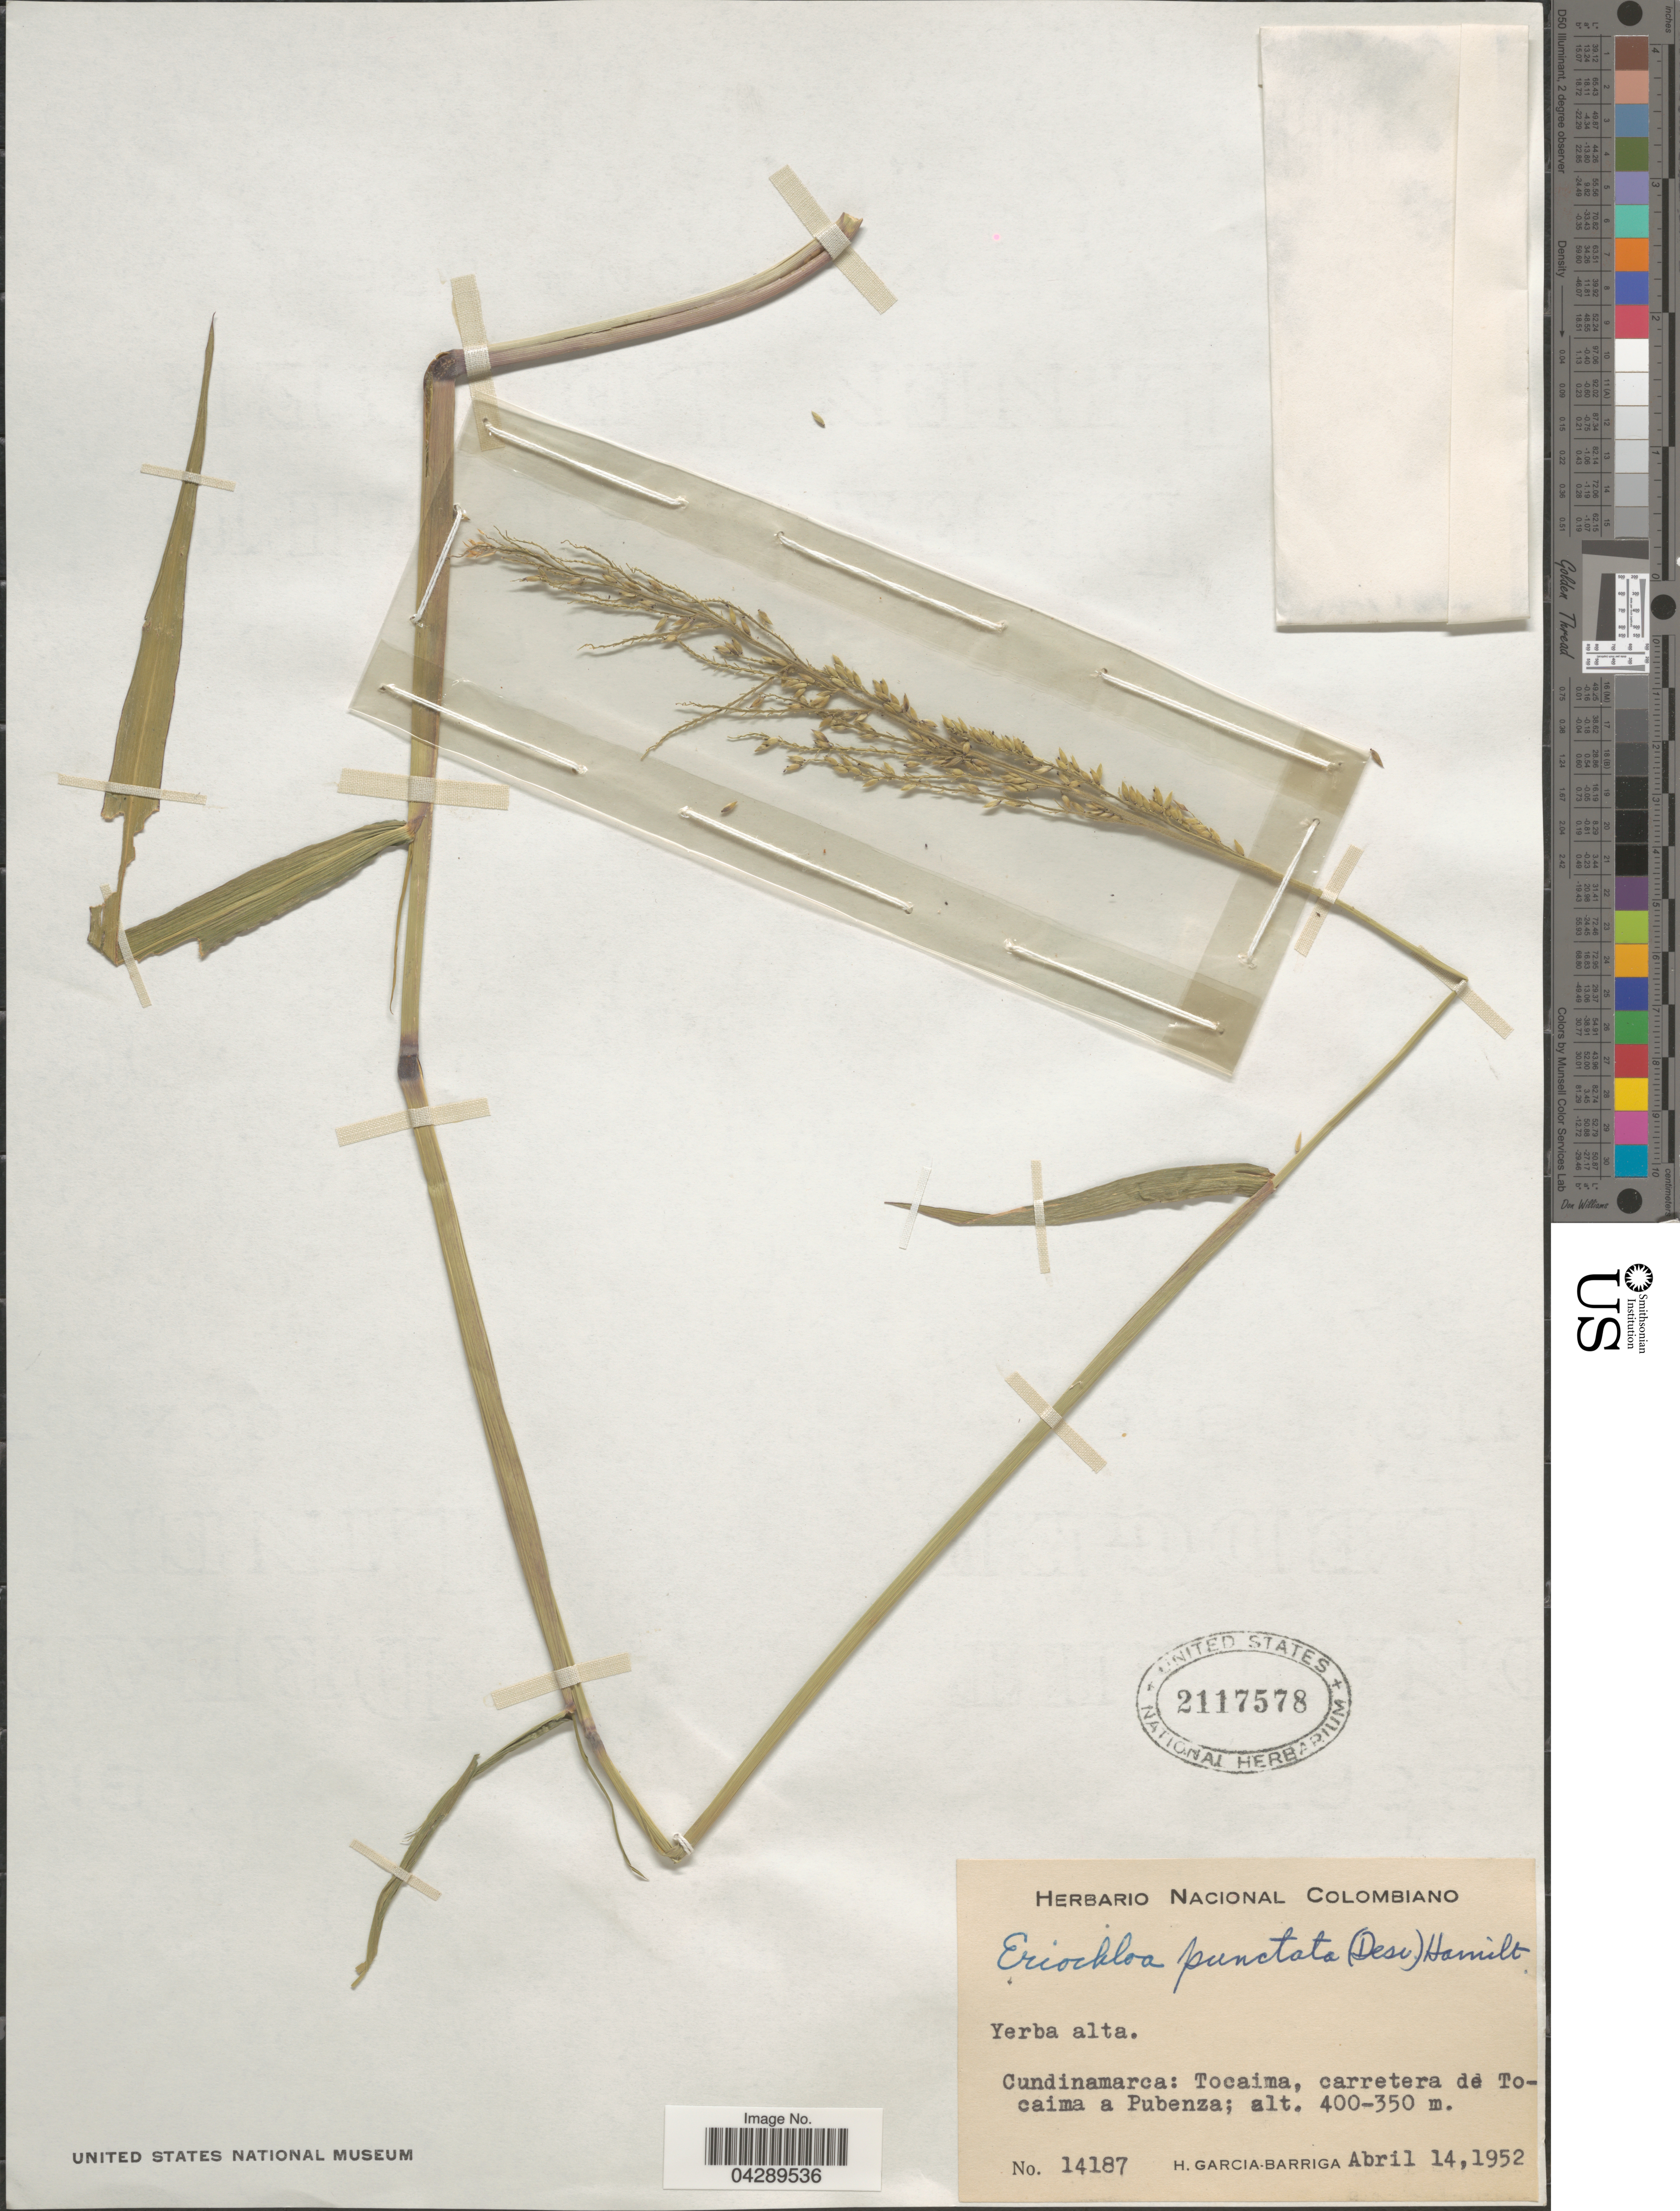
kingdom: Plantae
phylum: Tracheophyta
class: Liliopsida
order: Poales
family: Poaceae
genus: Eriochloa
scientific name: Eriochloa punctata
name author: (L.) Desv. ex Ham.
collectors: H. García Barriga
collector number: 14187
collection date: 1952-04-14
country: Colombia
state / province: Cundinamarca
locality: Tocaima, carretera de Tocaima a Pubenza.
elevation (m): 350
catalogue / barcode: US 2117578